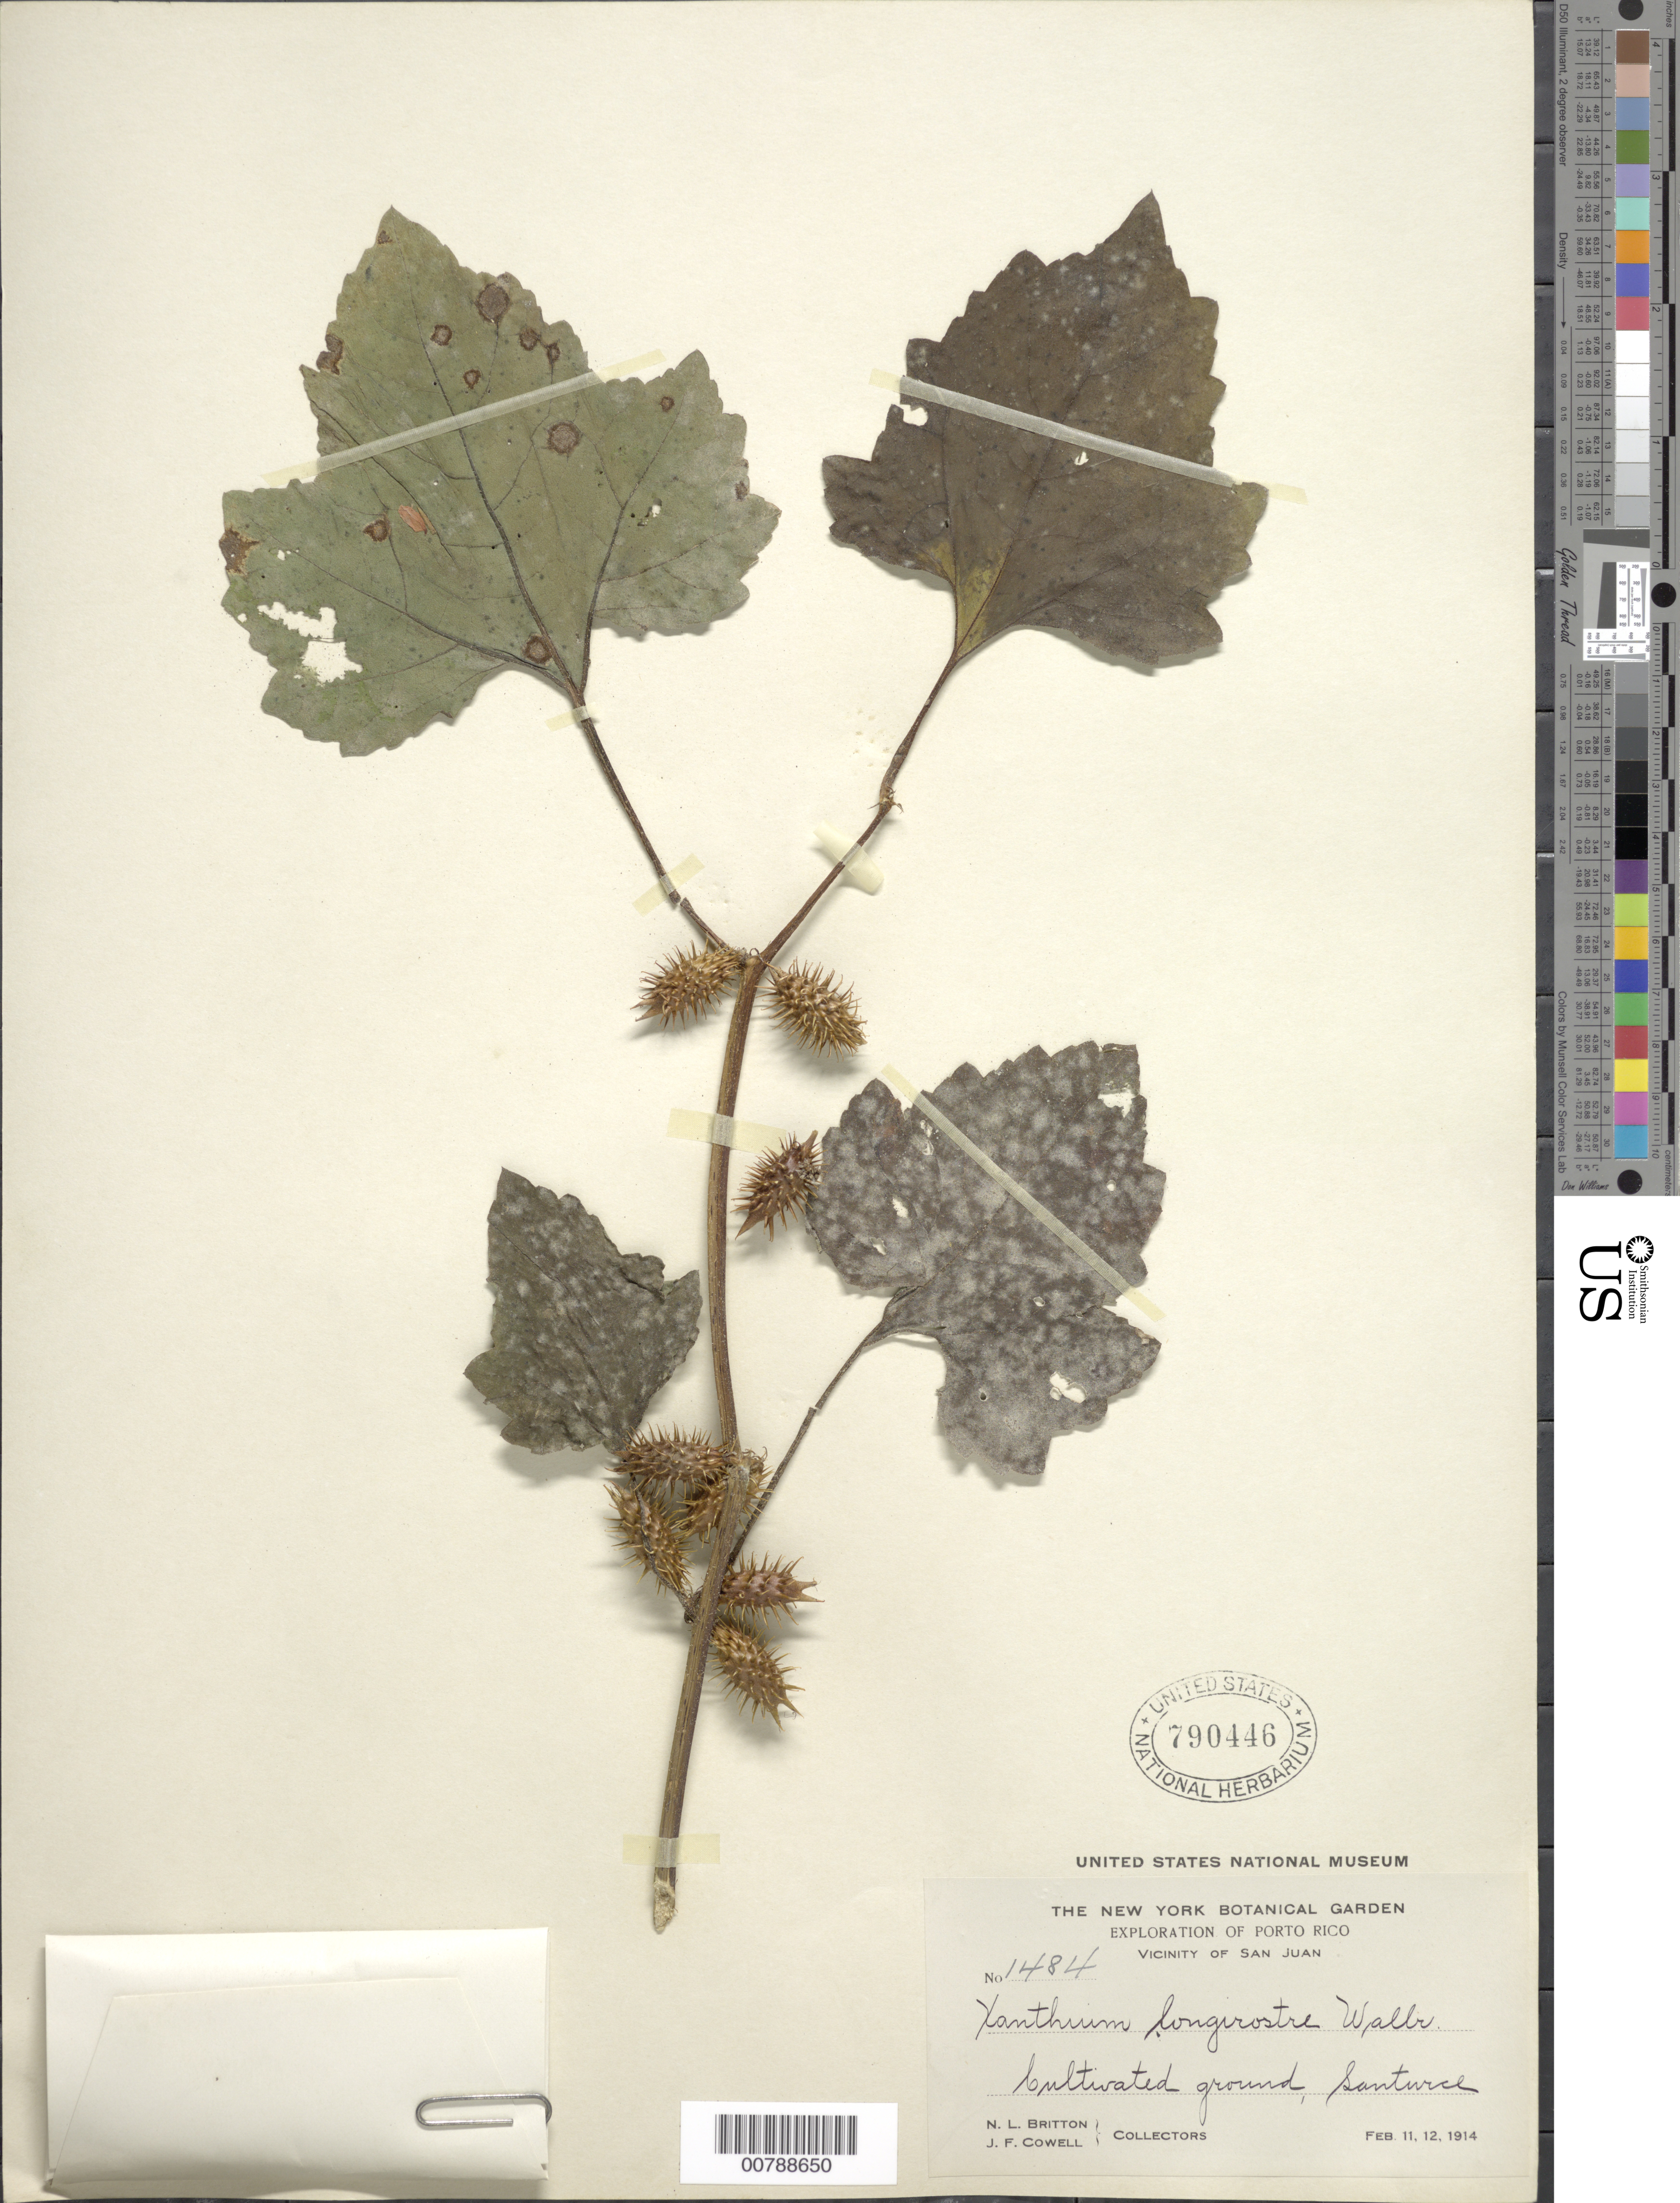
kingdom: Plantae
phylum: Tracheophyta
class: Magnoliopsida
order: Asterales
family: Asteraceae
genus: Xanthium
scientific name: Xanthium strumarium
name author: L.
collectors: N. Britton & J. F. Cowell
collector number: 1484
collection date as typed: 11 Feb 1914 to 12 Feb 1914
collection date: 1914-02-11/1914-02-12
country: Puerto Rico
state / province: San Juan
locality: Vicinity of San Juan. Cultivated ground, Santurce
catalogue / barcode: US 790446